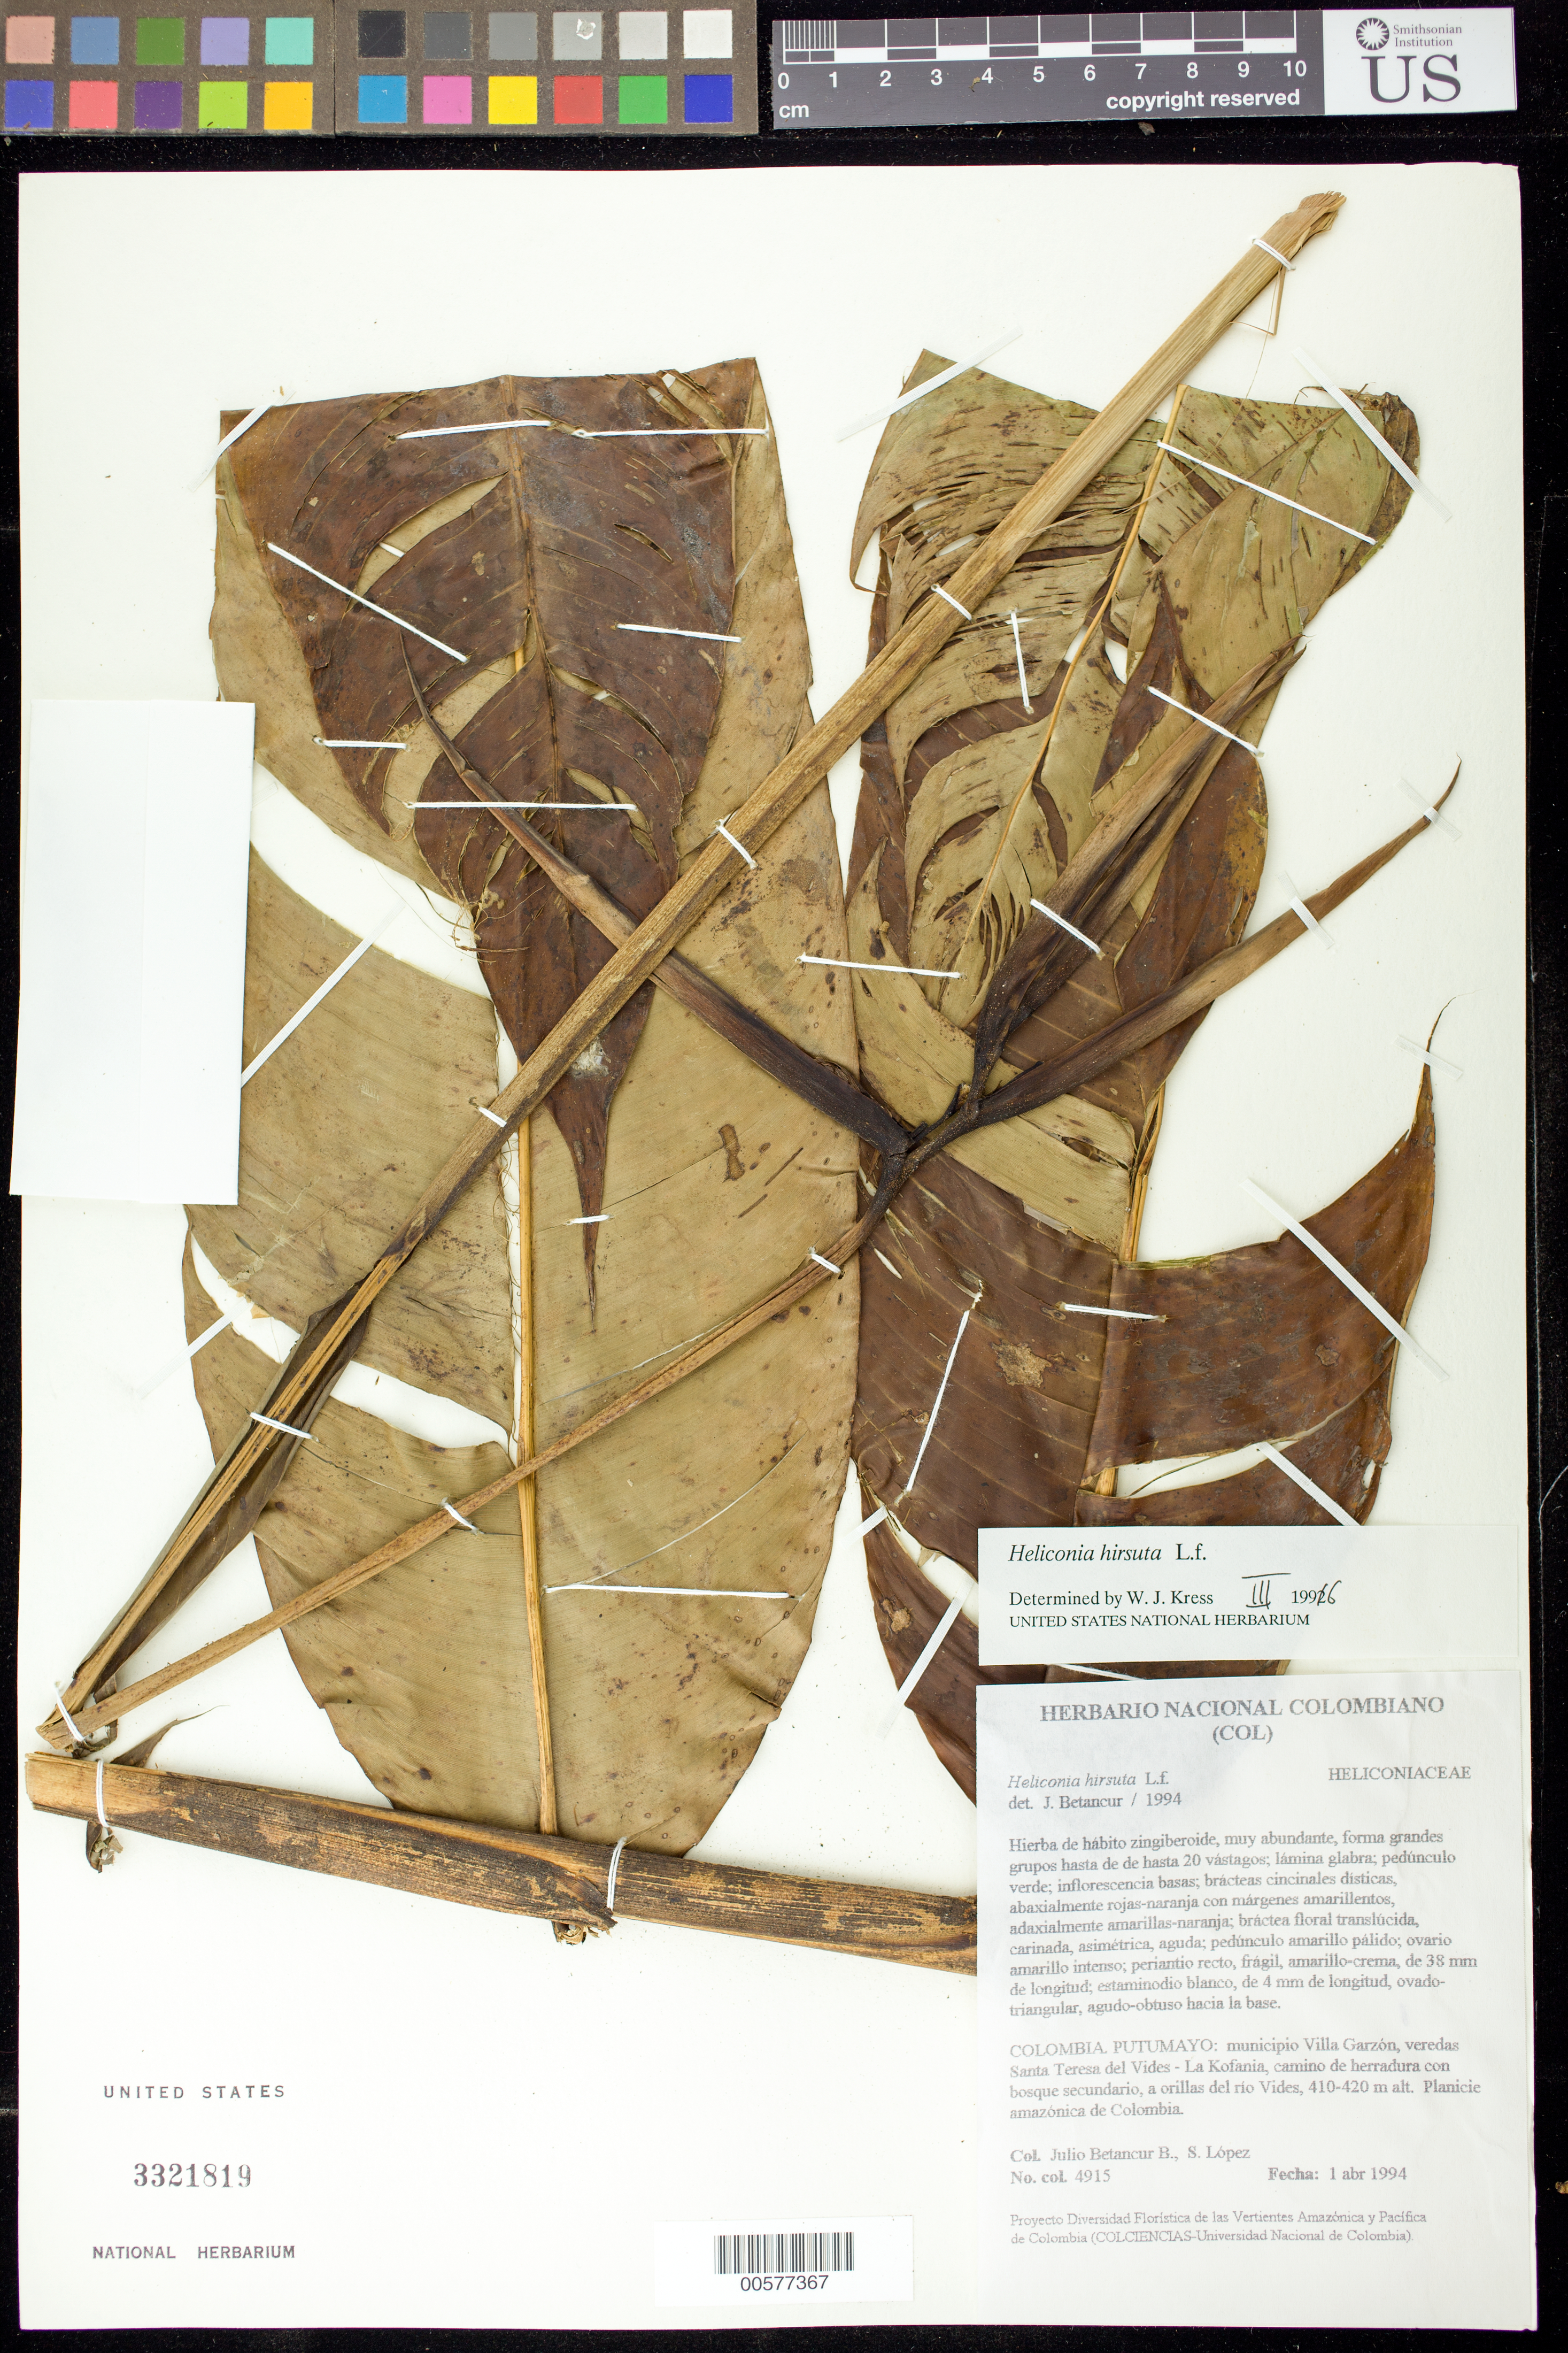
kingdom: Plantae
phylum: Tracheophyta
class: Liliopsida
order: Zingiberales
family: Heliconiaceae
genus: Heliconia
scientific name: Heliconia hirsuta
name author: L. f.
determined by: Betancur, J. C.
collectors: J. C. Betancur & S. Lopez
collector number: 4915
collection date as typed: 01 Apr 1994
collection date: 1994-04-01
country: Colombia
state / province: Putumayo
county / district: Villa Garzon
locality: Along Santa Teresa del Vides and La Kofania trails, pack animal trail with secondary forest, next to Rio Vides, Amazonian plain in Columbia.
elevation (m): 410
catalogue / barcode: US 3321819